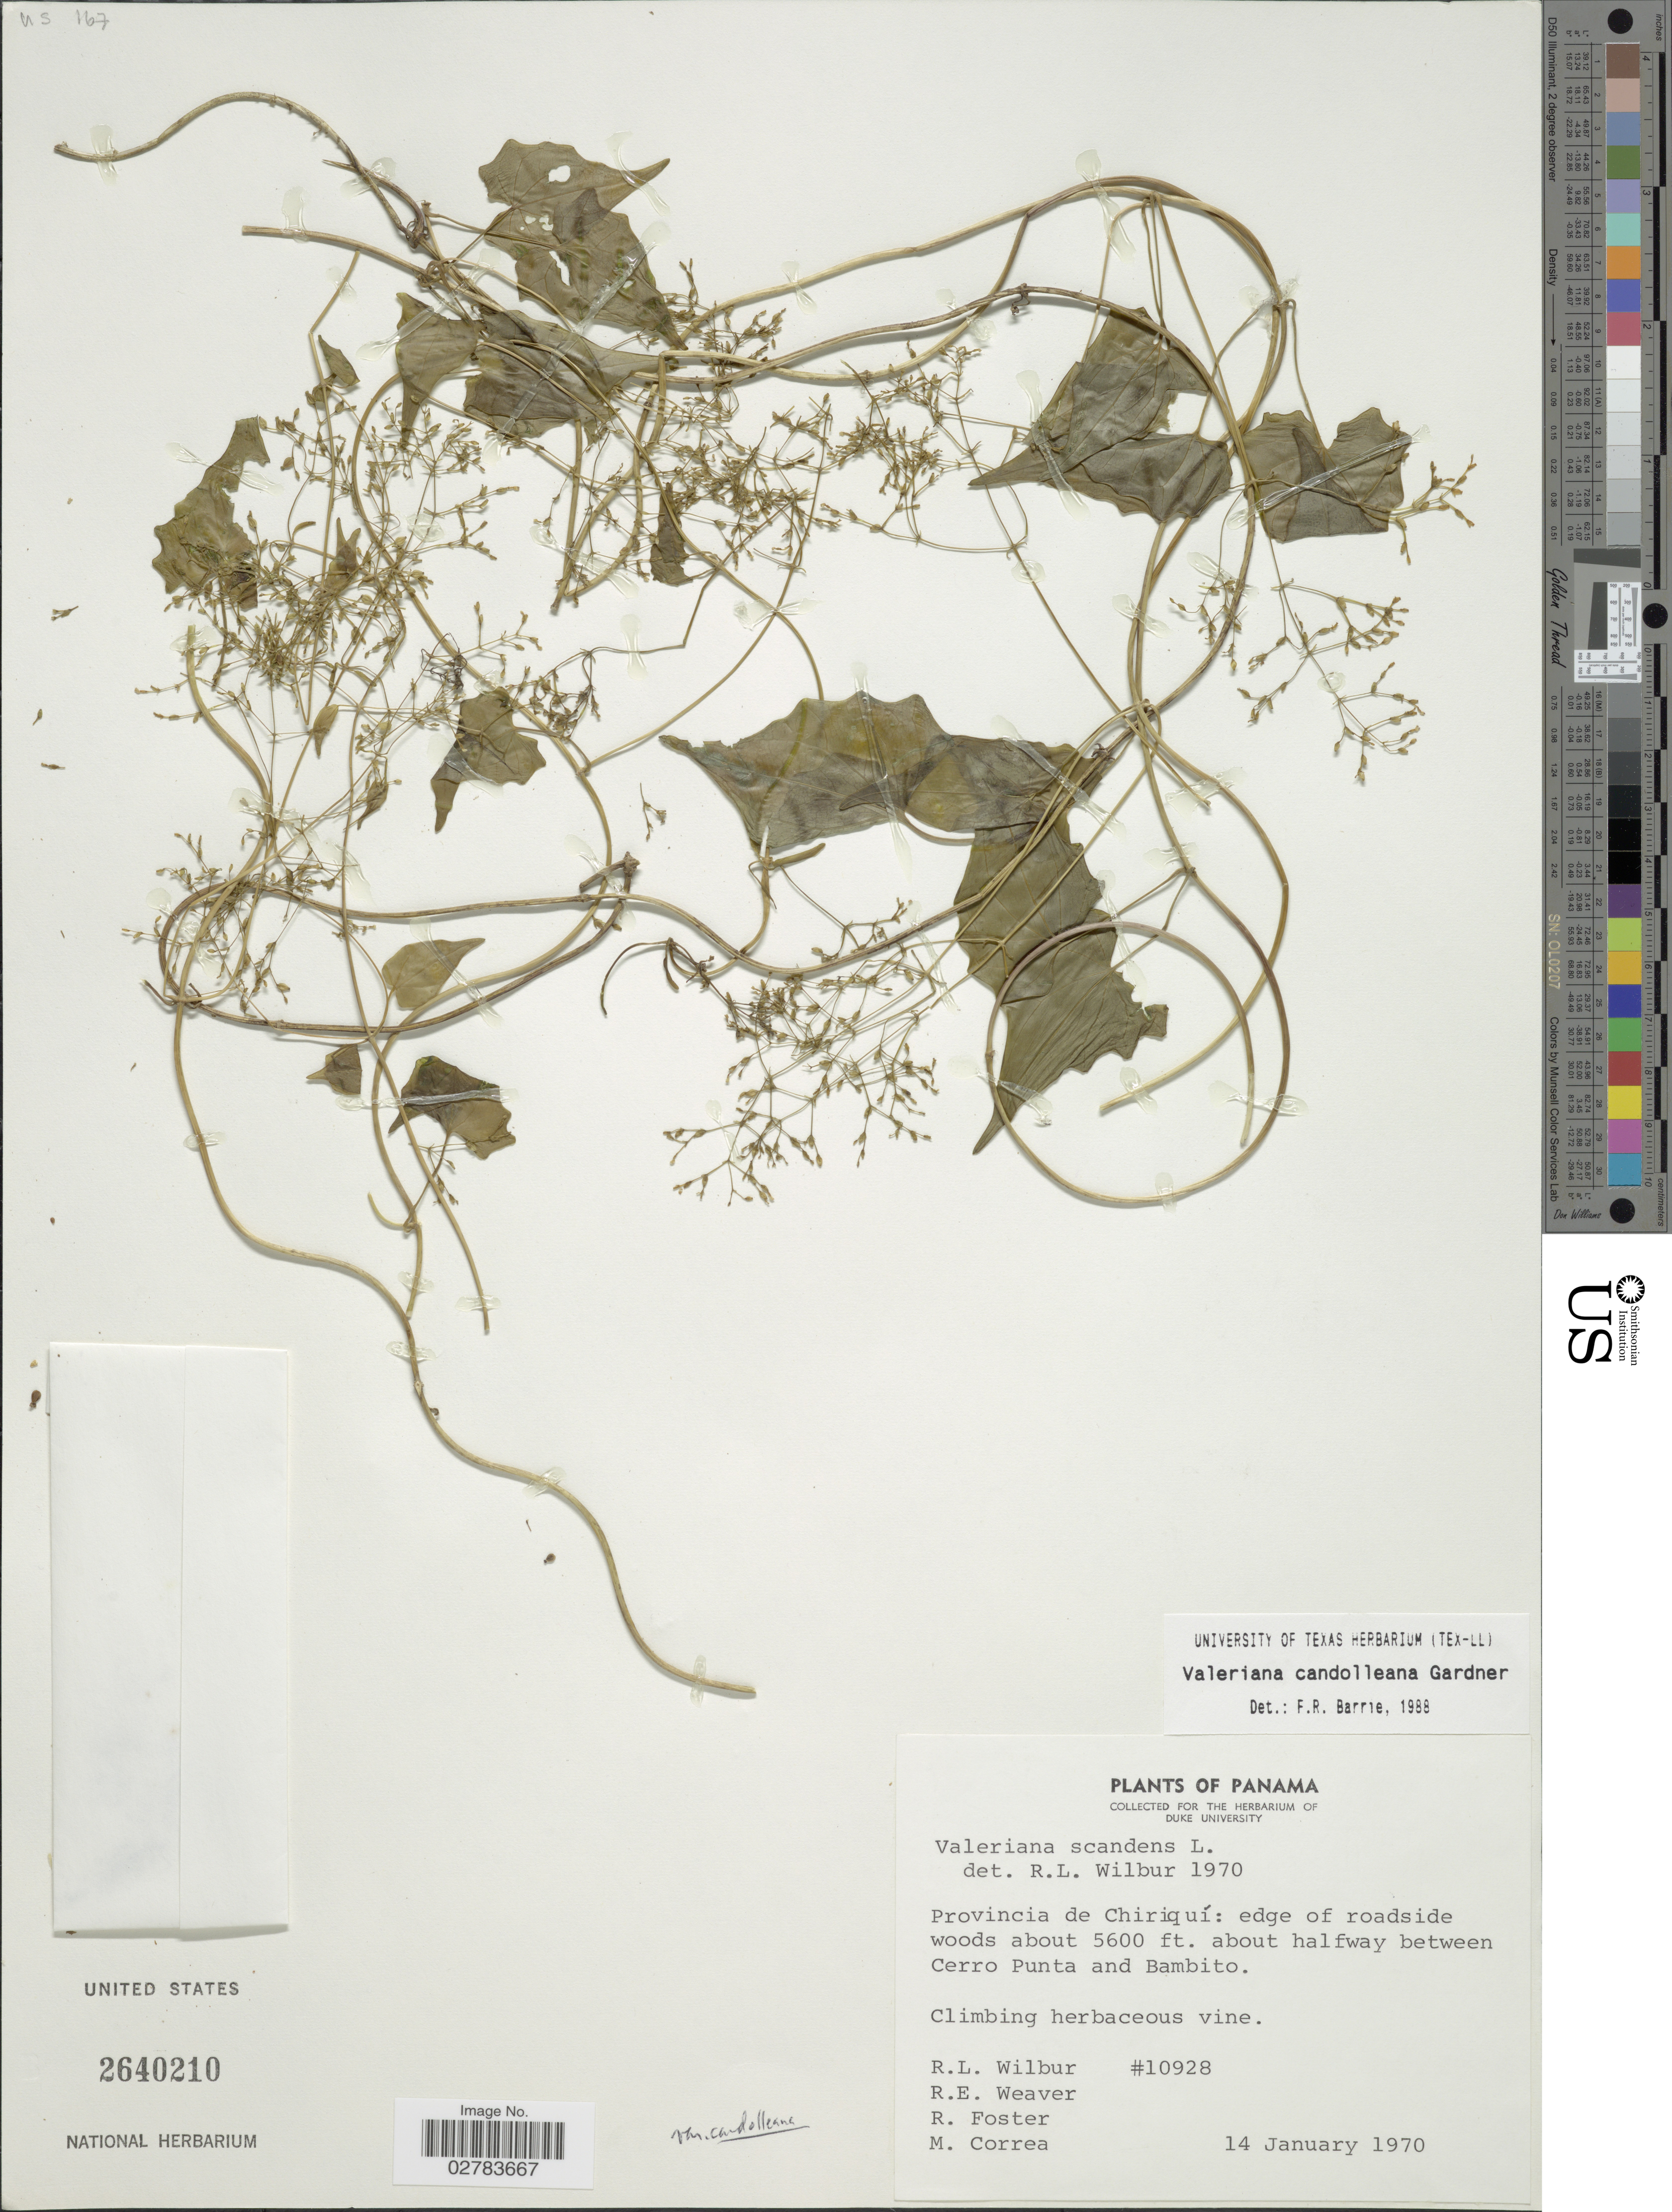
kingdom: Plantae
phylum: Tracheophyta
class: Magnoliopsida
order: Dipsacales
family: Caprifoliaceae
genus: Valeriana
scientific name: Valeriana candolleana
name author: Gardner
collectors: R. L. Wilbur, R. E. Weaver, R. Foster & M. Correa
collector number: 10928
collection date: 1970-01-14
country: Panama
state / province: Chiriqui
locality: Edge of roadside woods about halfway between Cerro Punta and Bambito.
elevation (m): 1707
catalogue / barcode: US 2640210